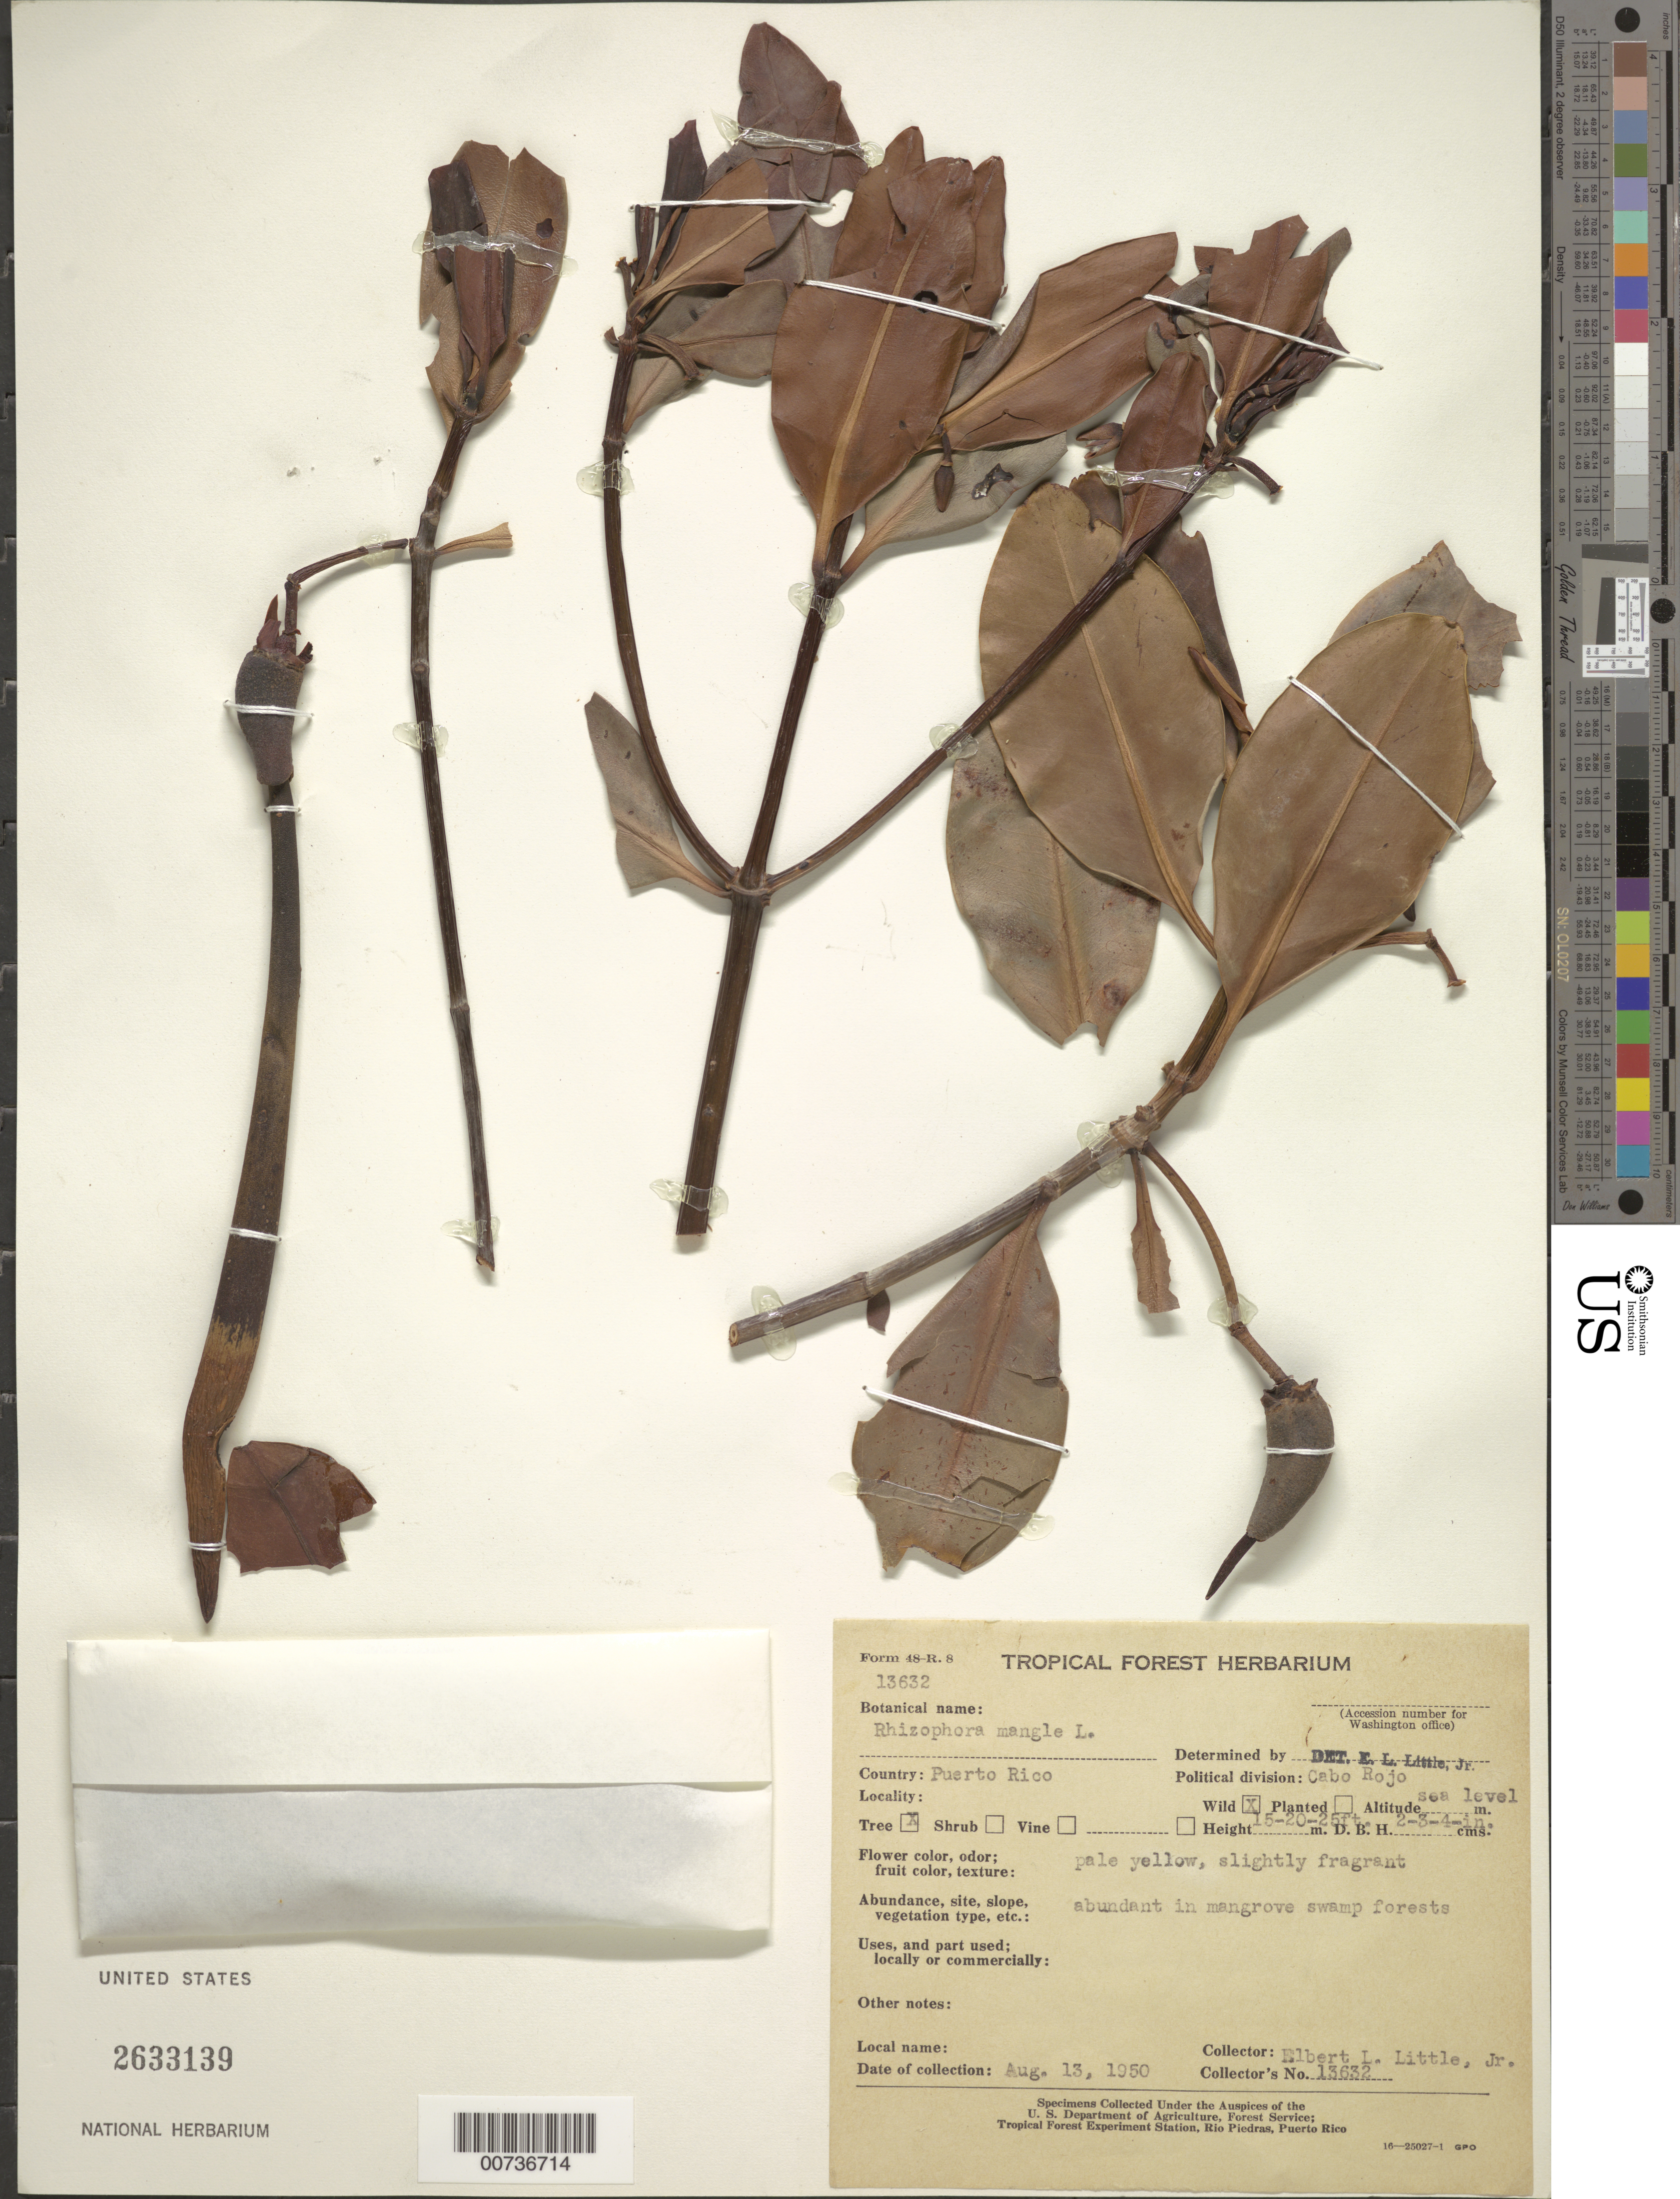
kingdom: Plantae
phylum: Tracheophyta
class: Magnoliopsida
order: Malpighiales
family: Rhizophoraceae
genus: Rhizophora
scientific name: Rhizophora mangle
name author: L.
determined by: Little, Elbert L., Jr., (FSSR), United States Department of Agriculture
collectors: E. L. Little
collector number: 13632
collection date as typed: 13 Aug 1950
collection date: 1950-08-13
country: Puerto Rico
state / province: Cabo Rojo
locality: Cabo Rojo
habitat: Abundant in mangrove swamp forests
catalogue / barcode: US 2633139